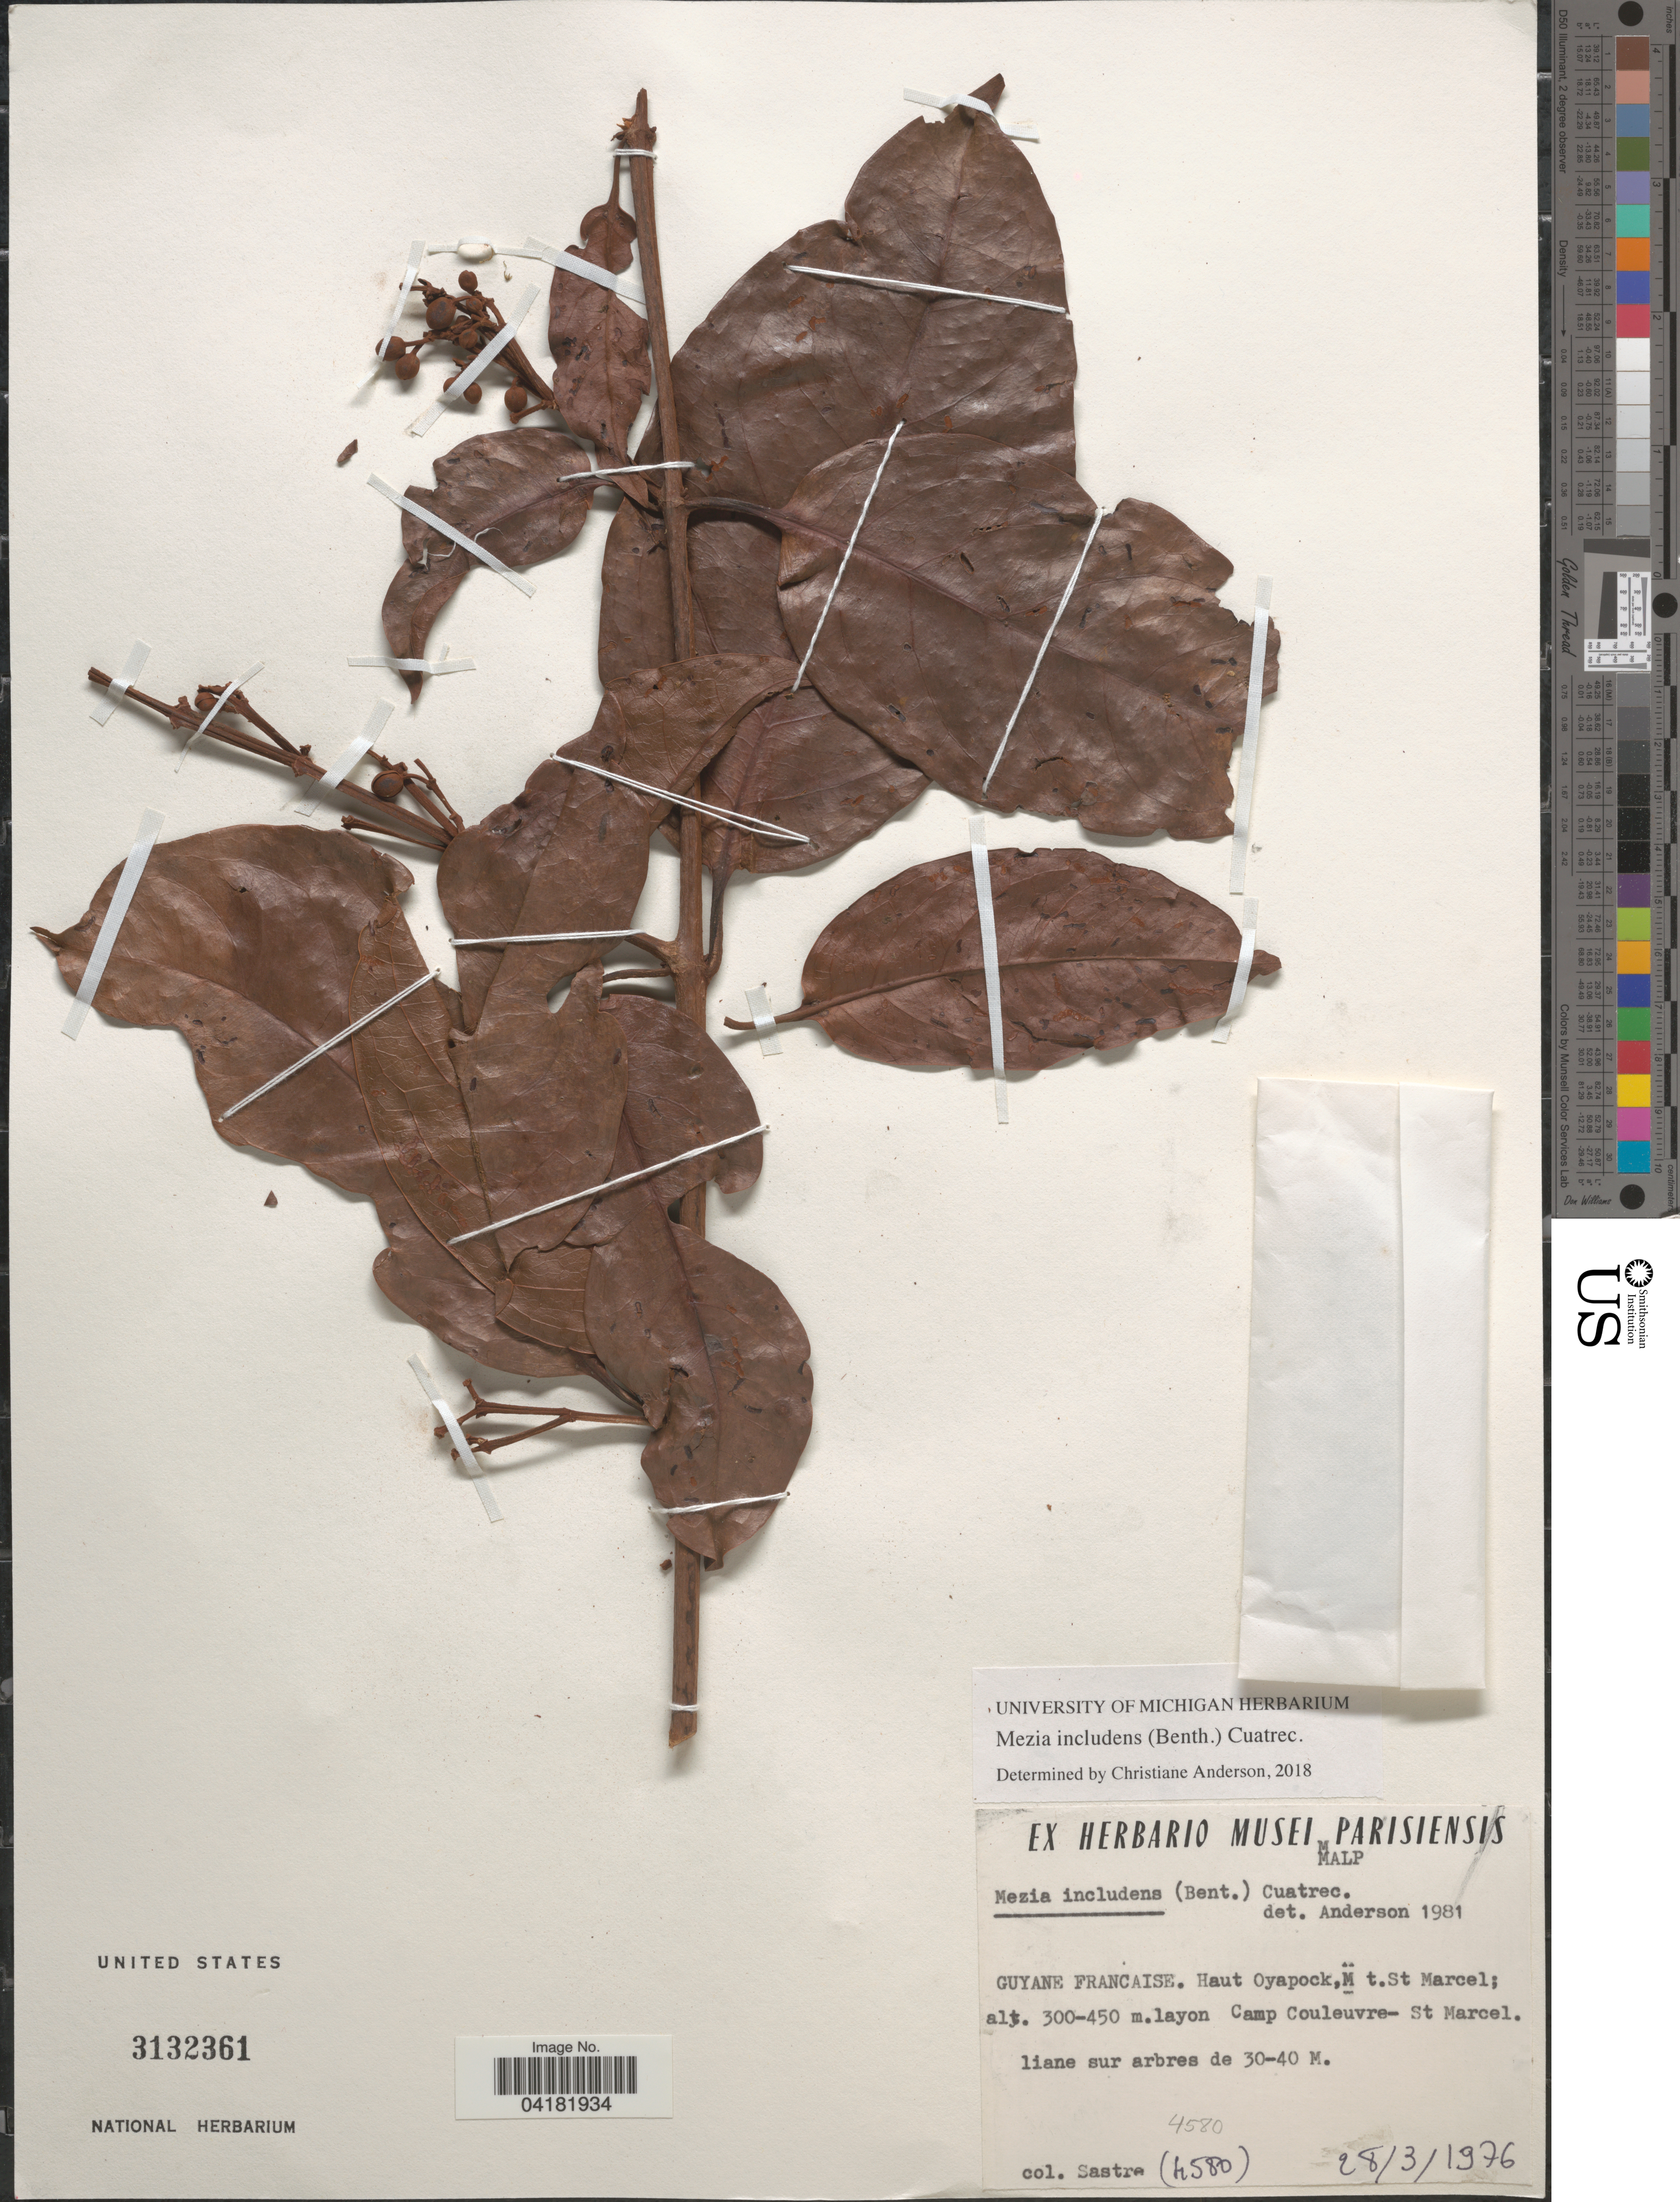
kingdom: Plantae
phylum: Tracheophyta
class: Magnoliopsida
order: Malpighiales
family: Malpighiaceae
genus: Mezia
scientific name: Mezia includens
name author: (Benth.) Cuatrec.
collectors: -- Sastre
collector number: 4580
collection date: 1976-03-28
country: French Guiana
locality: Guyane Francaise. Haut Oyapock, M t.St Marcel; Camp Couleuvre- St Marcel.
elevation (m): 300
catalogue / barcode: US 3132361